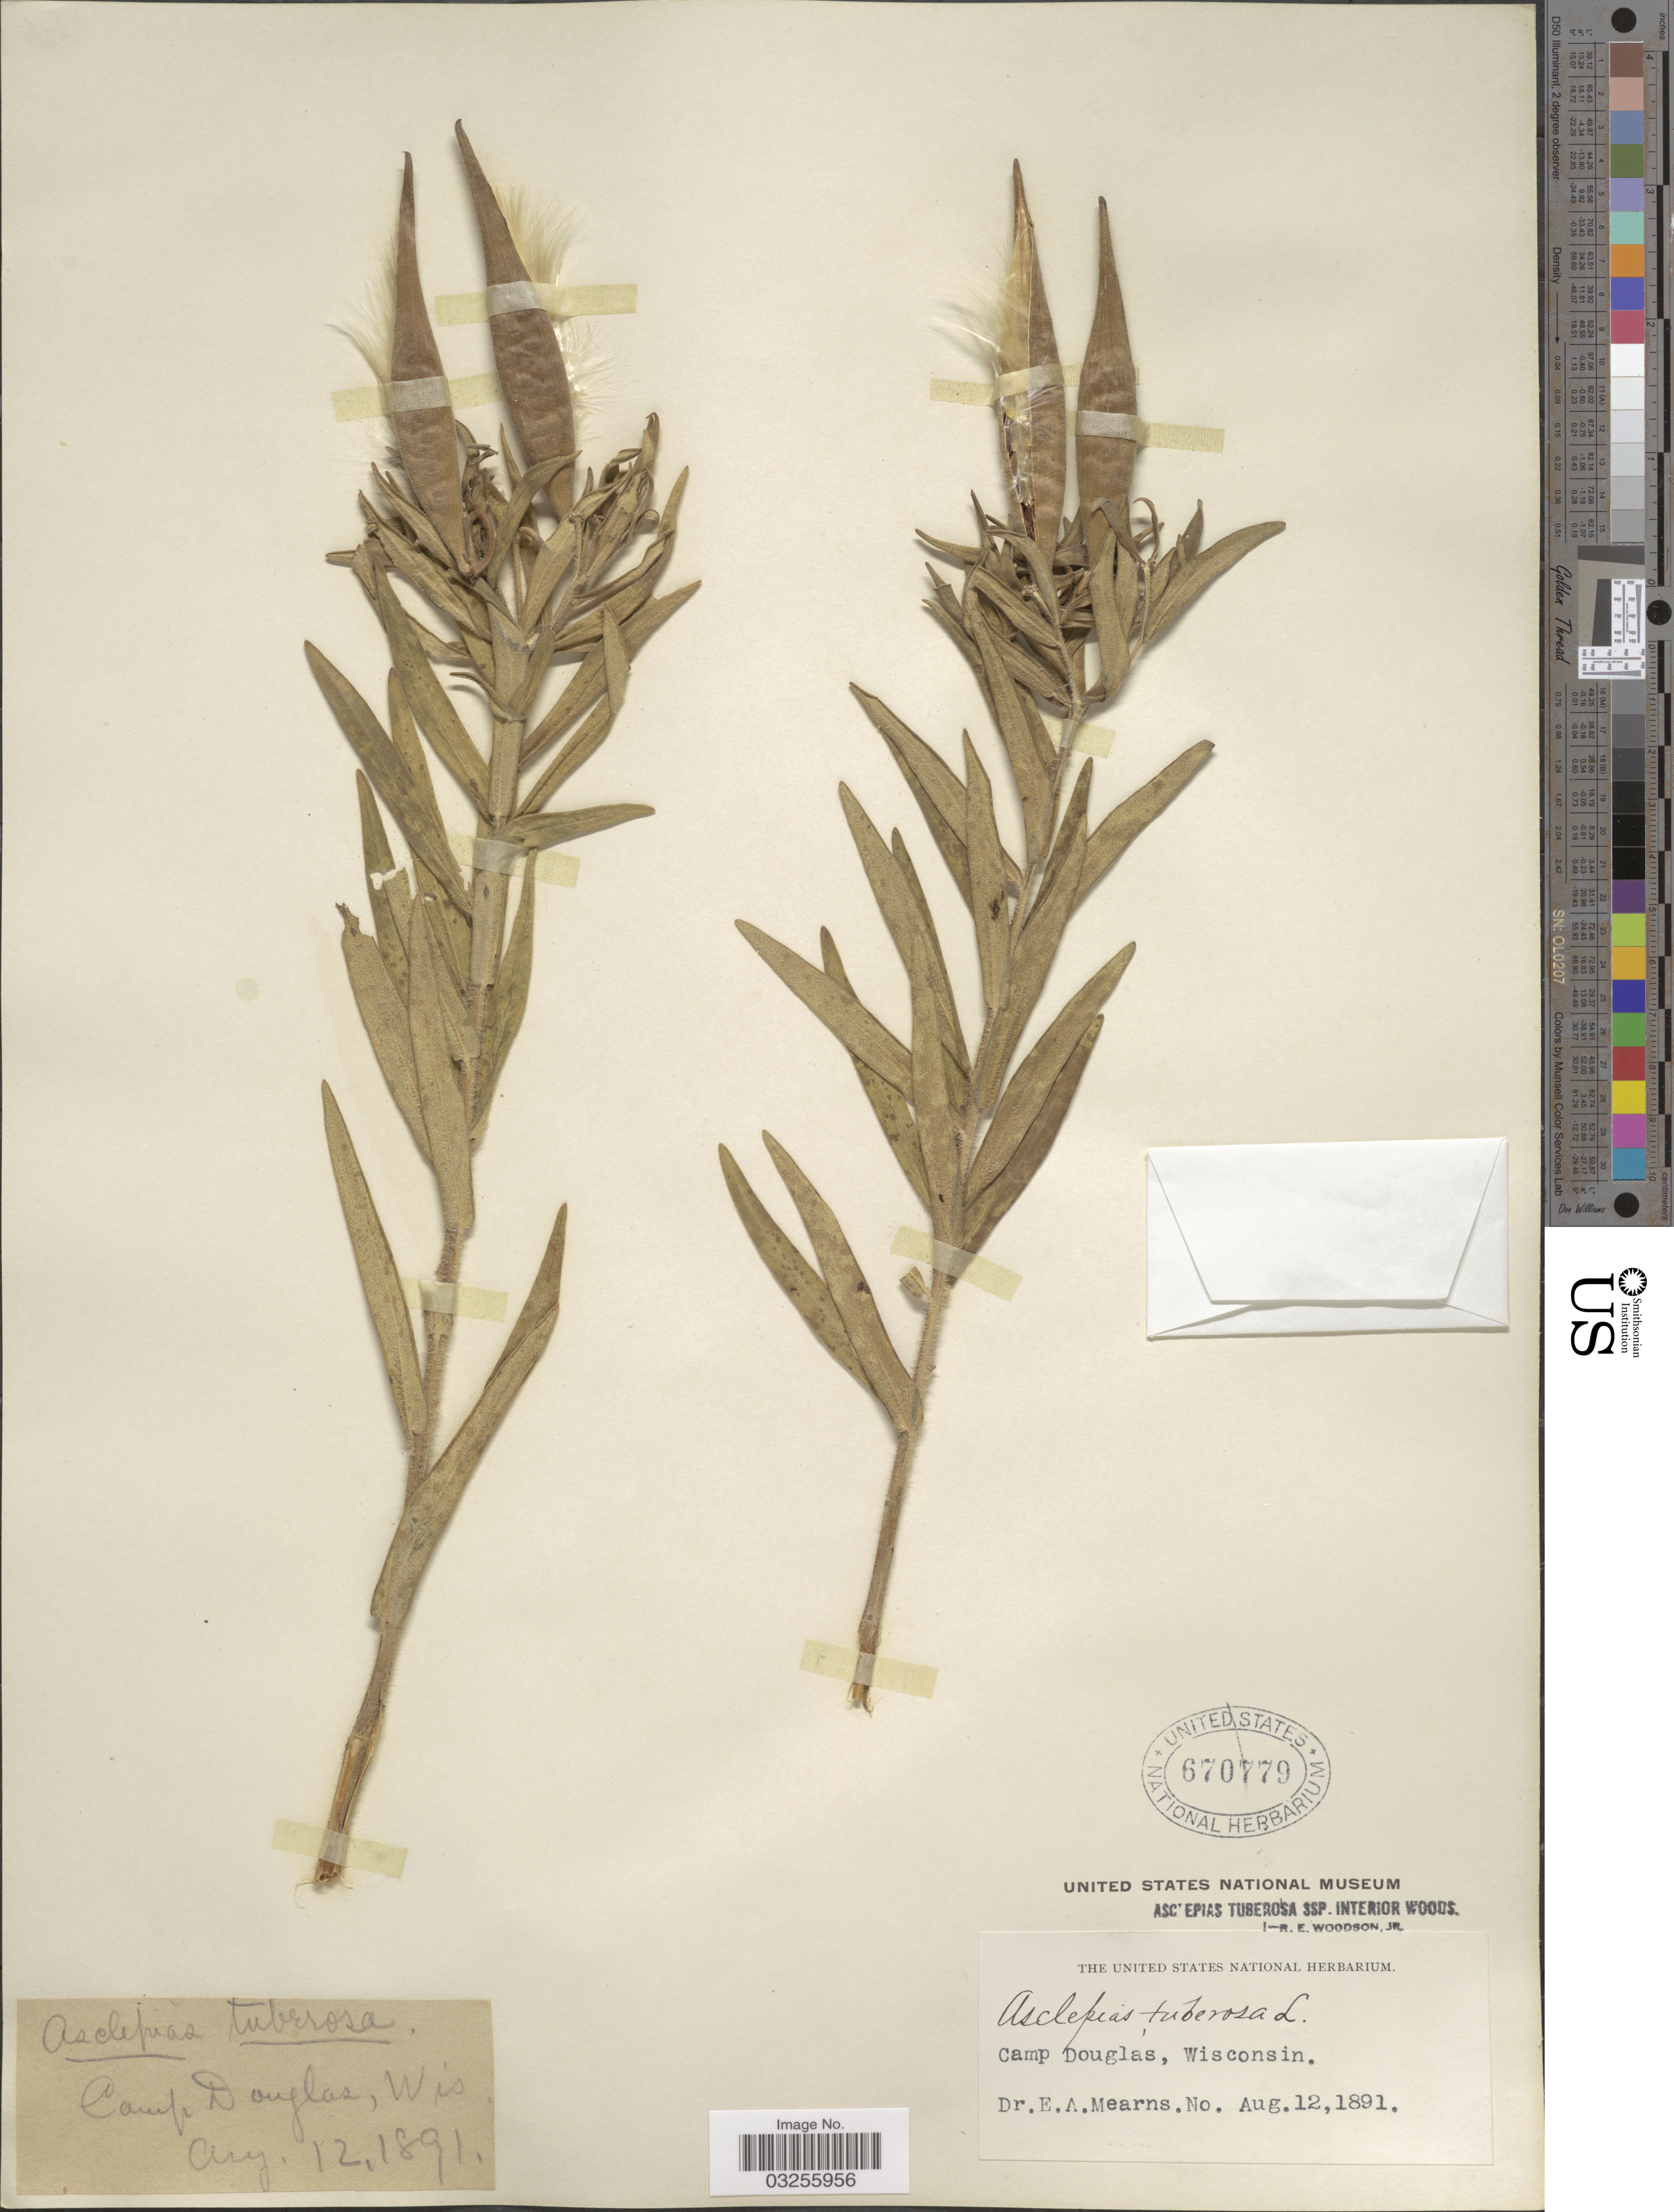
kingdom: Plantae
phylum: Tracheophyta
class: Magnoliopsida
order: Gentianales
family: Apocynaceae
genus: Asclepias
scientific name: Asclepias tuberosa subsp. interior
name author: Woodson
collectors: E. A. Mearns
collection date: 1891-08-12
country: United States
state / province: Wisconsin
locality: Camp Douglas.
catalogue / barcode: US 670779